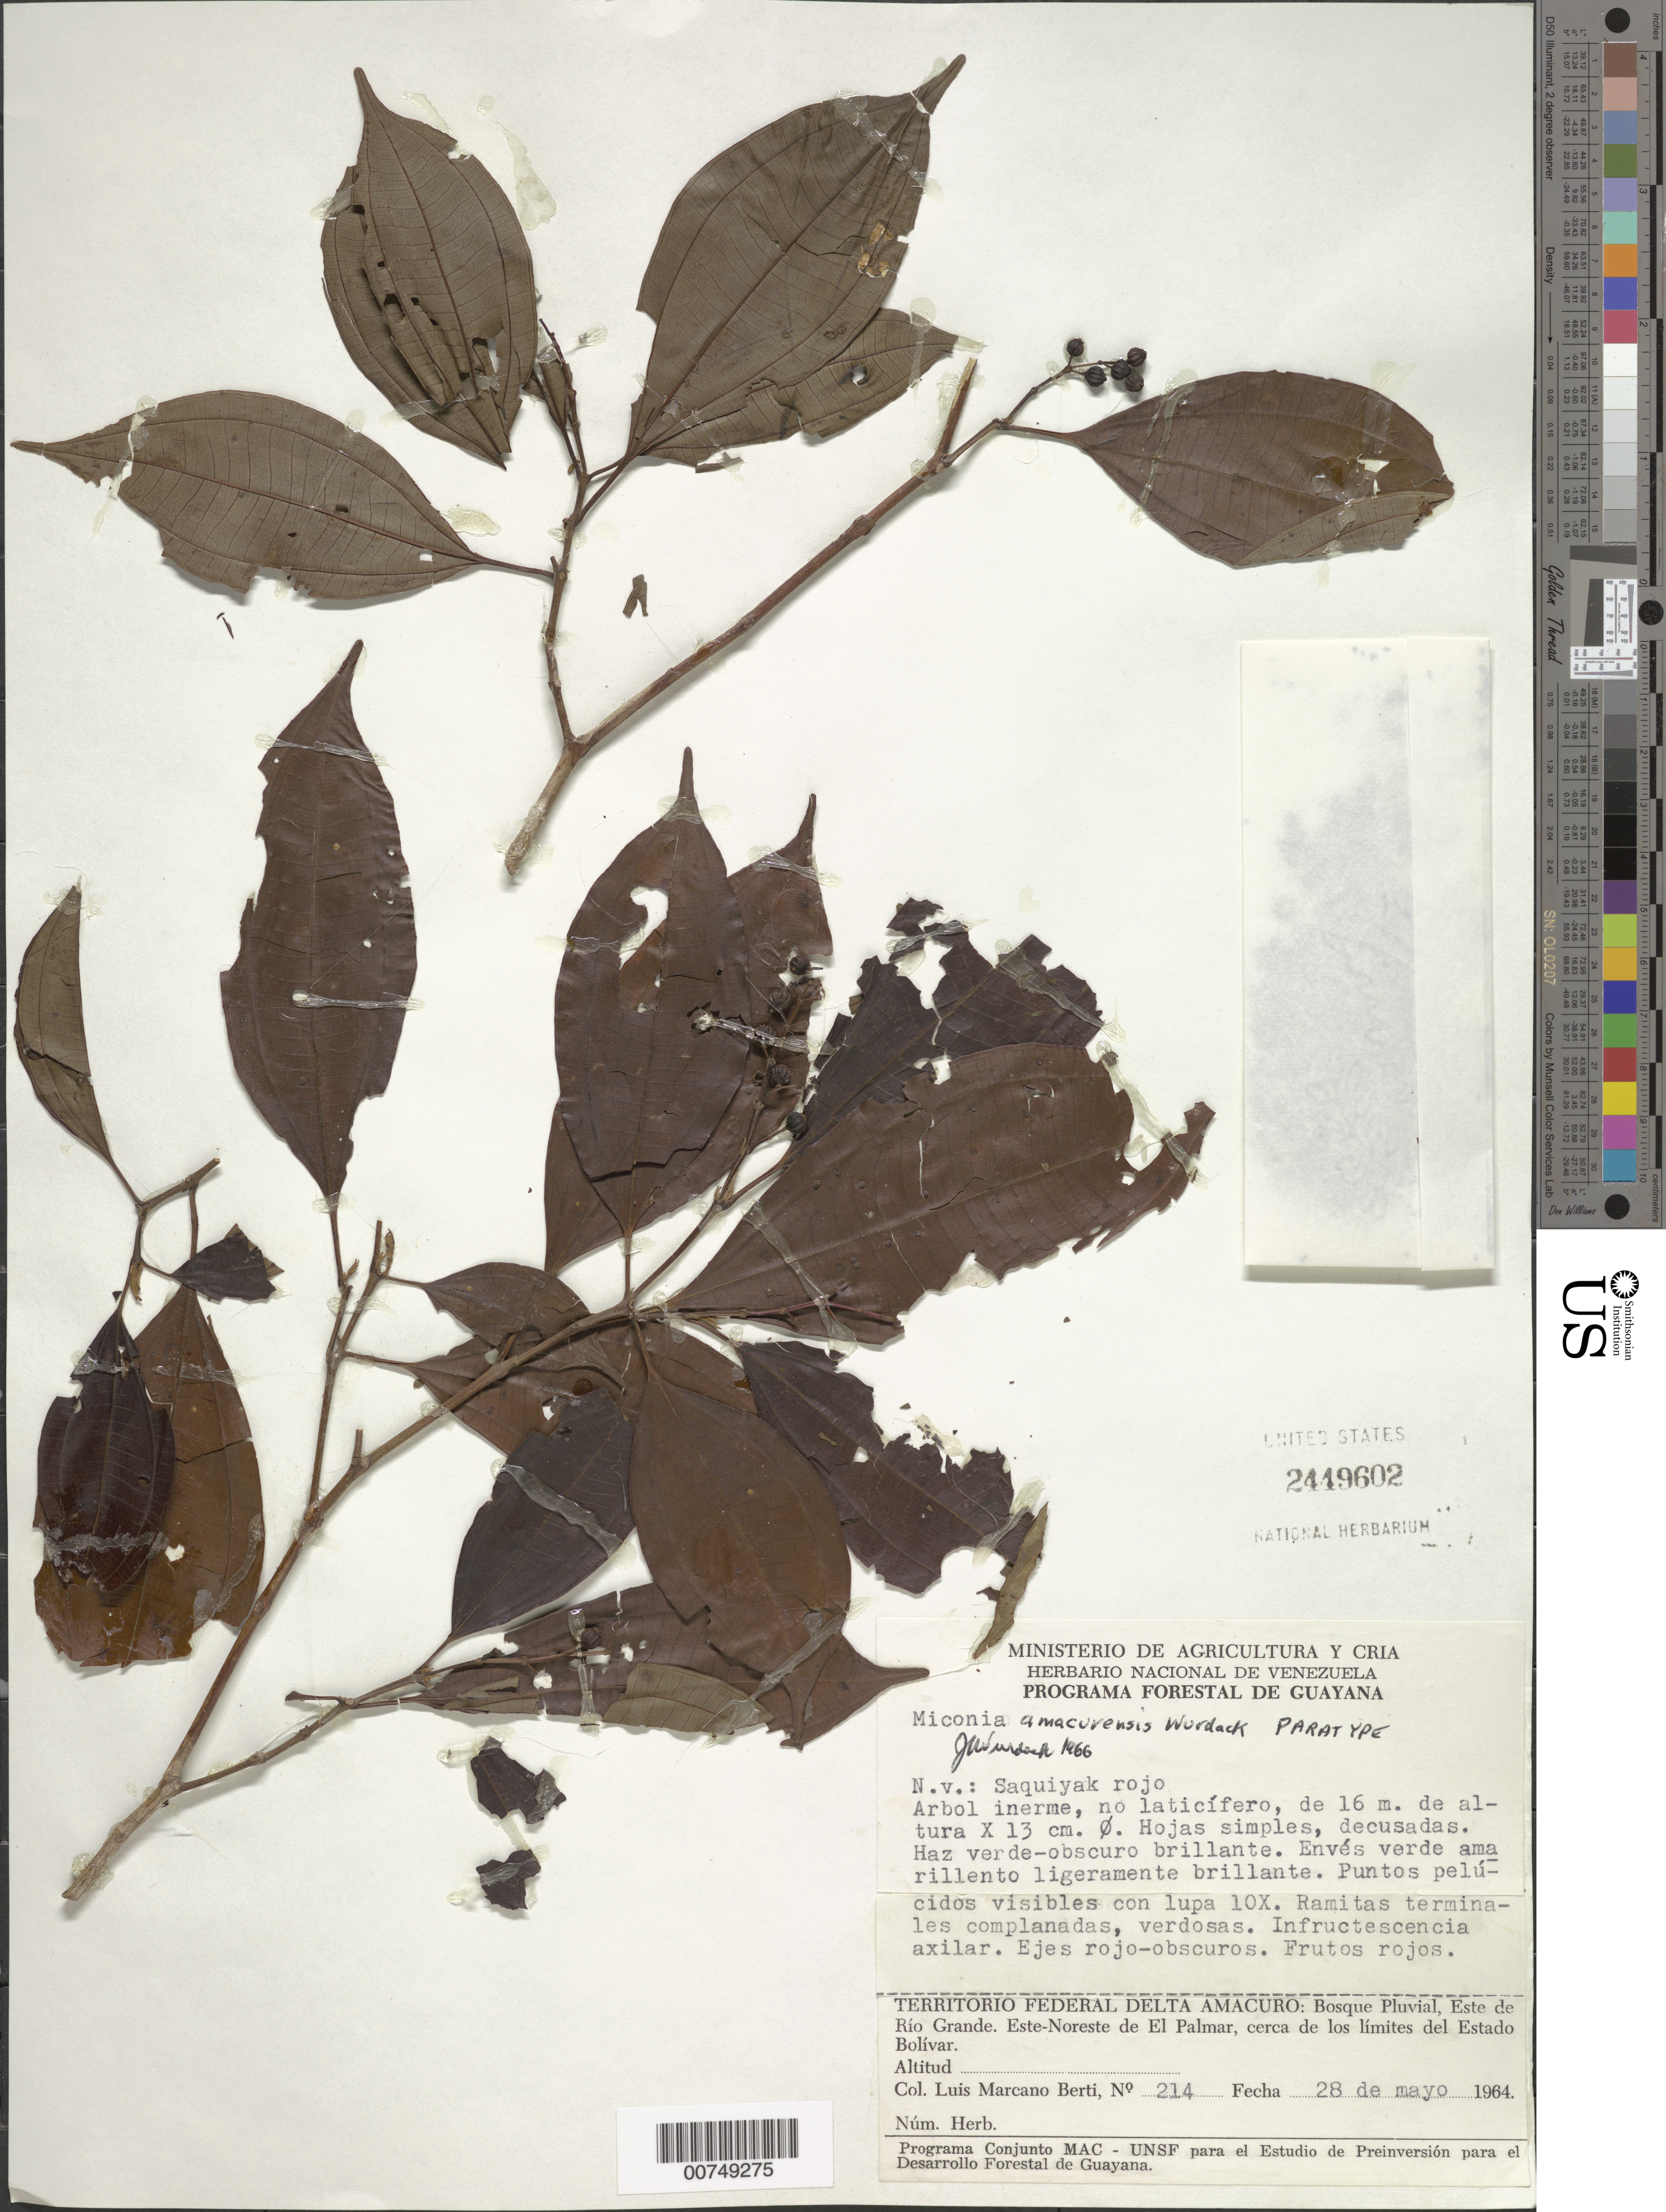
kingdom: Plantae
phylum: Tracheophyta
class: Magnoliopsida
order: Myrtales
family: Melastomataceae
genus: Miconia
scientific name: Miconia amacurensis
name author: Wurdack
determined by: Wurdack, John J., (US), US (UNITED STATES)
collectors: L. Marcano-Berti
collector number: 214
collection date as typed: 28-May-64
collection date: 1964-05-28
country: Venezuela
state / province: Delta Amacuro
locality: Este de Río Grande, ENE de El Palmar, cerca de los limites del Estado Bolívar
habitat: Bosque pluvial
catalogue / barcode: US 2449602